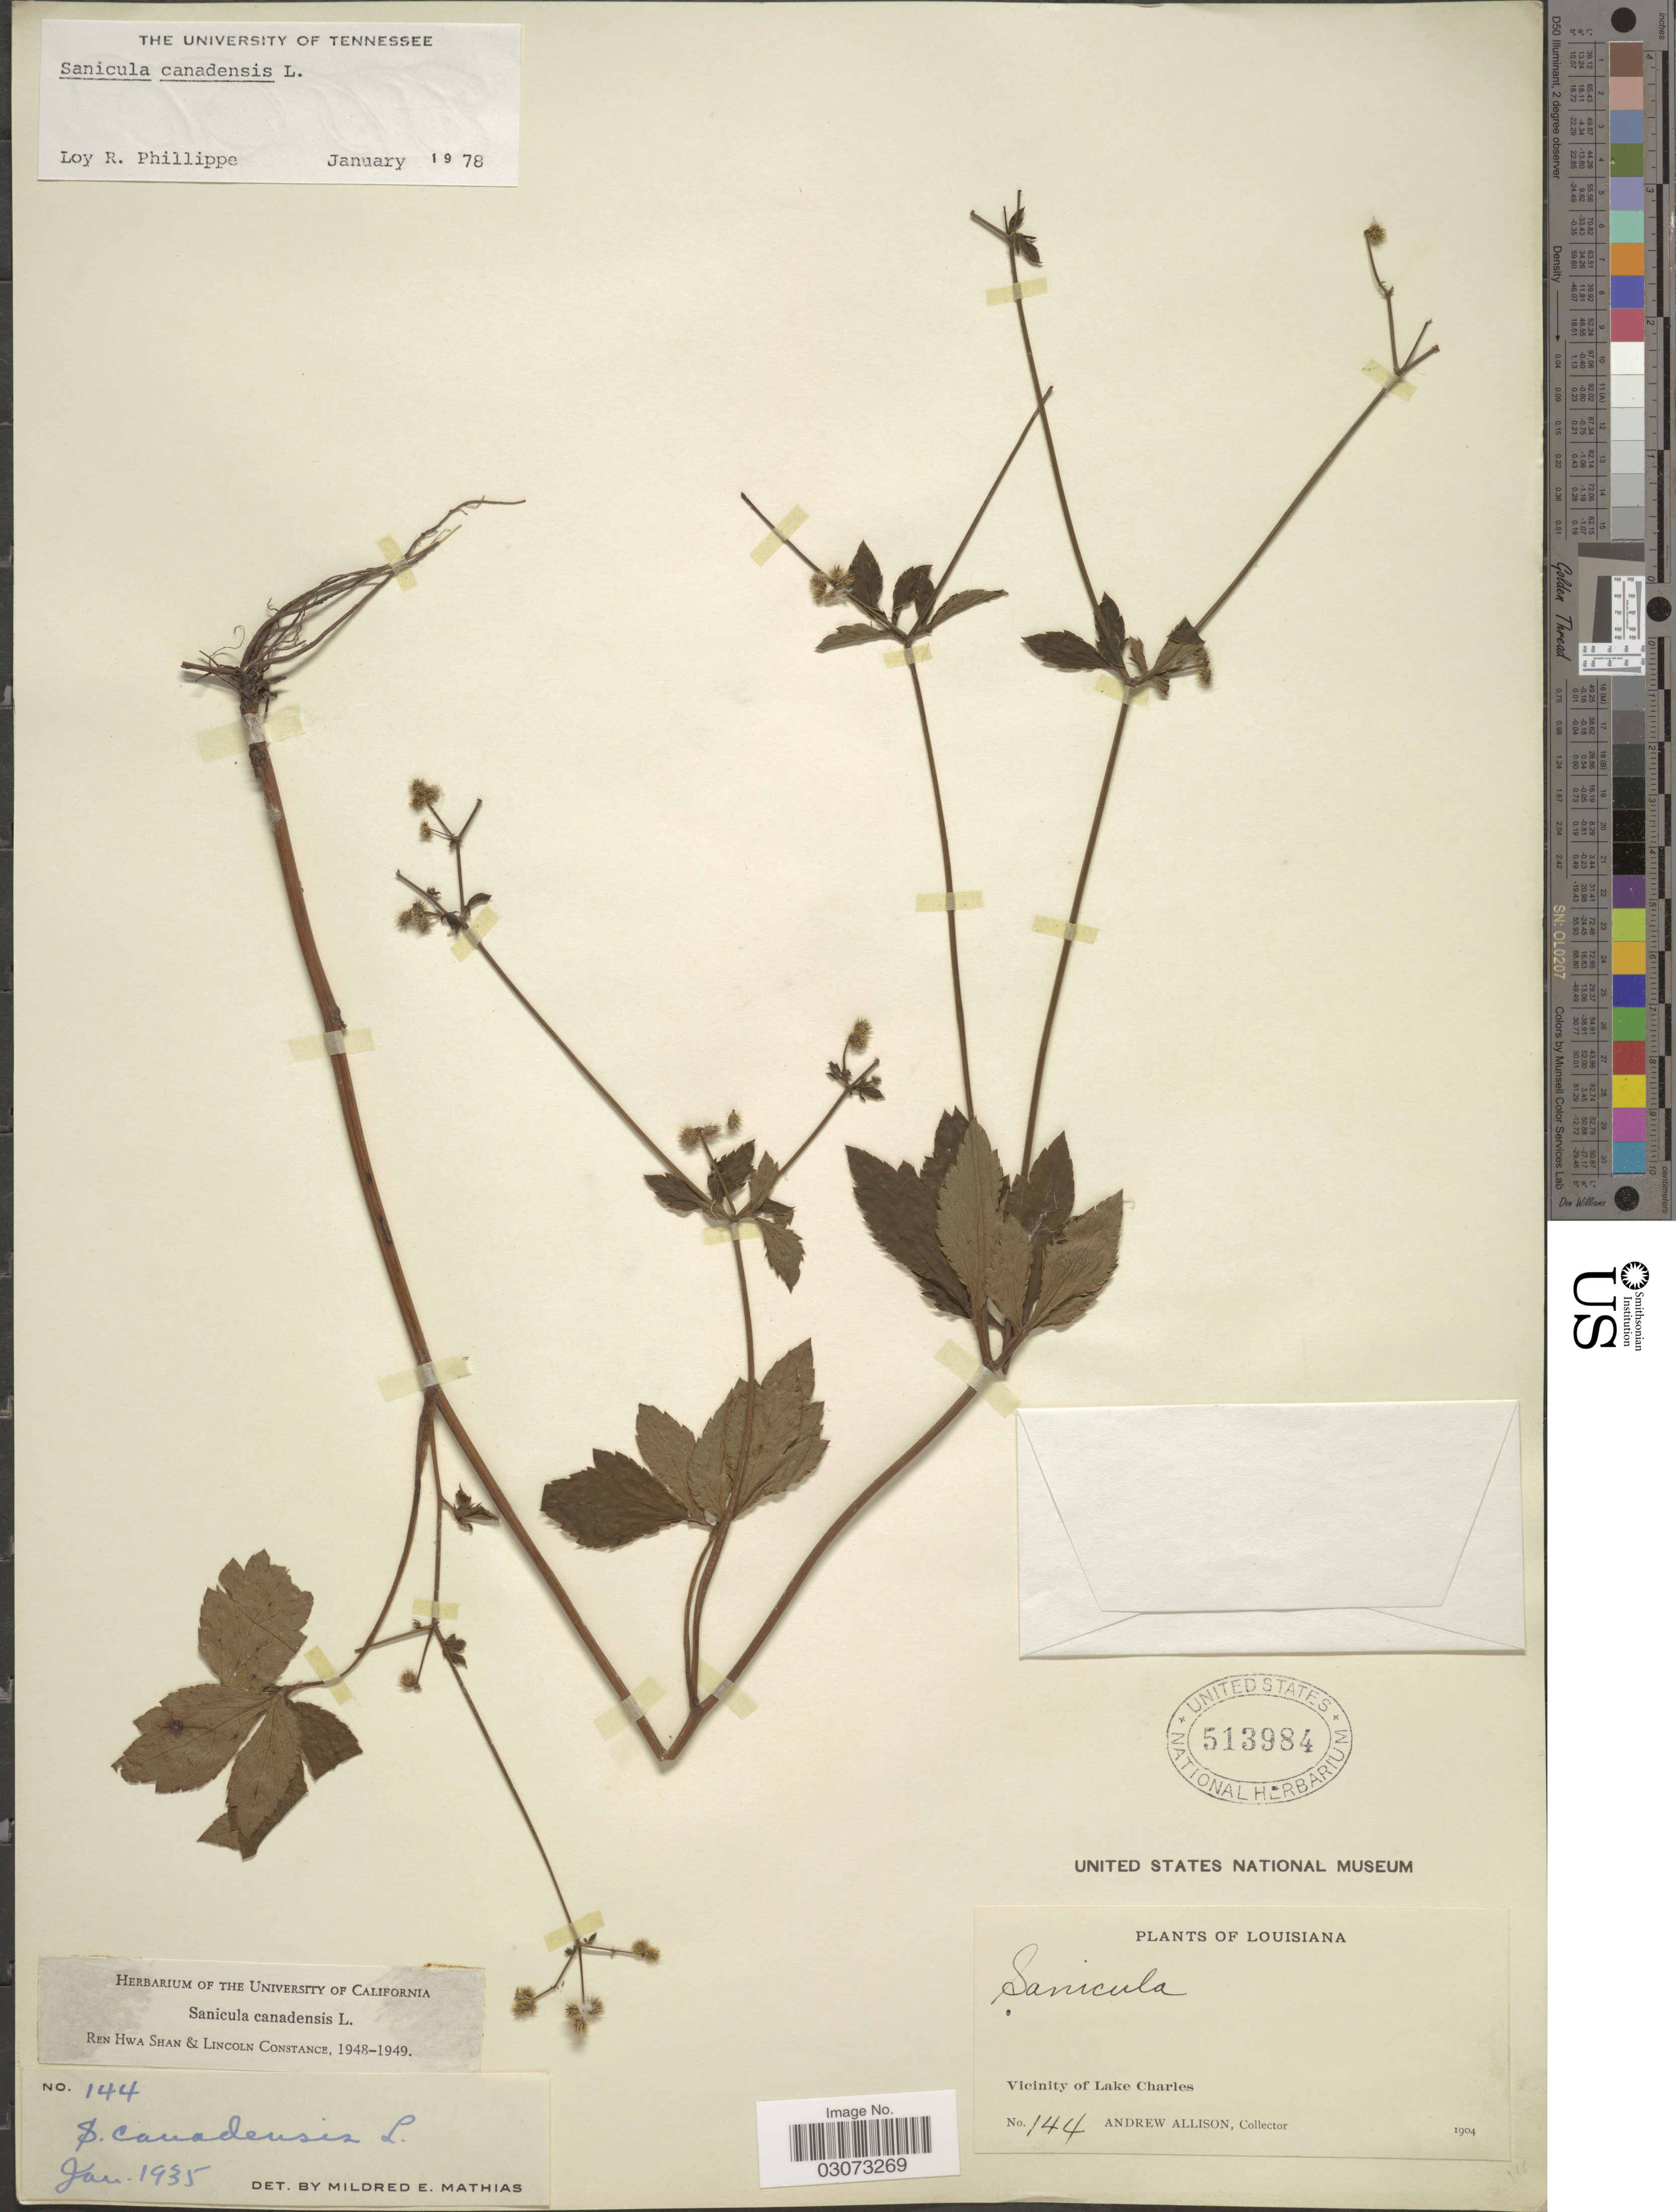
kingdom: Plantae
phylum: Tracheophyta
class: Magnoliopsida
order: Apiales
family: Apiaceae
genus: Sanicula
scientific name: Sanicula canadensis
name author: L.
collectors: A. W. Wilson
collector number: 144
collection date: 1904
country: United States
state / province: Louisiana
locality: Vicinity of Lake Charles.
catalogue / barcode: US 513984